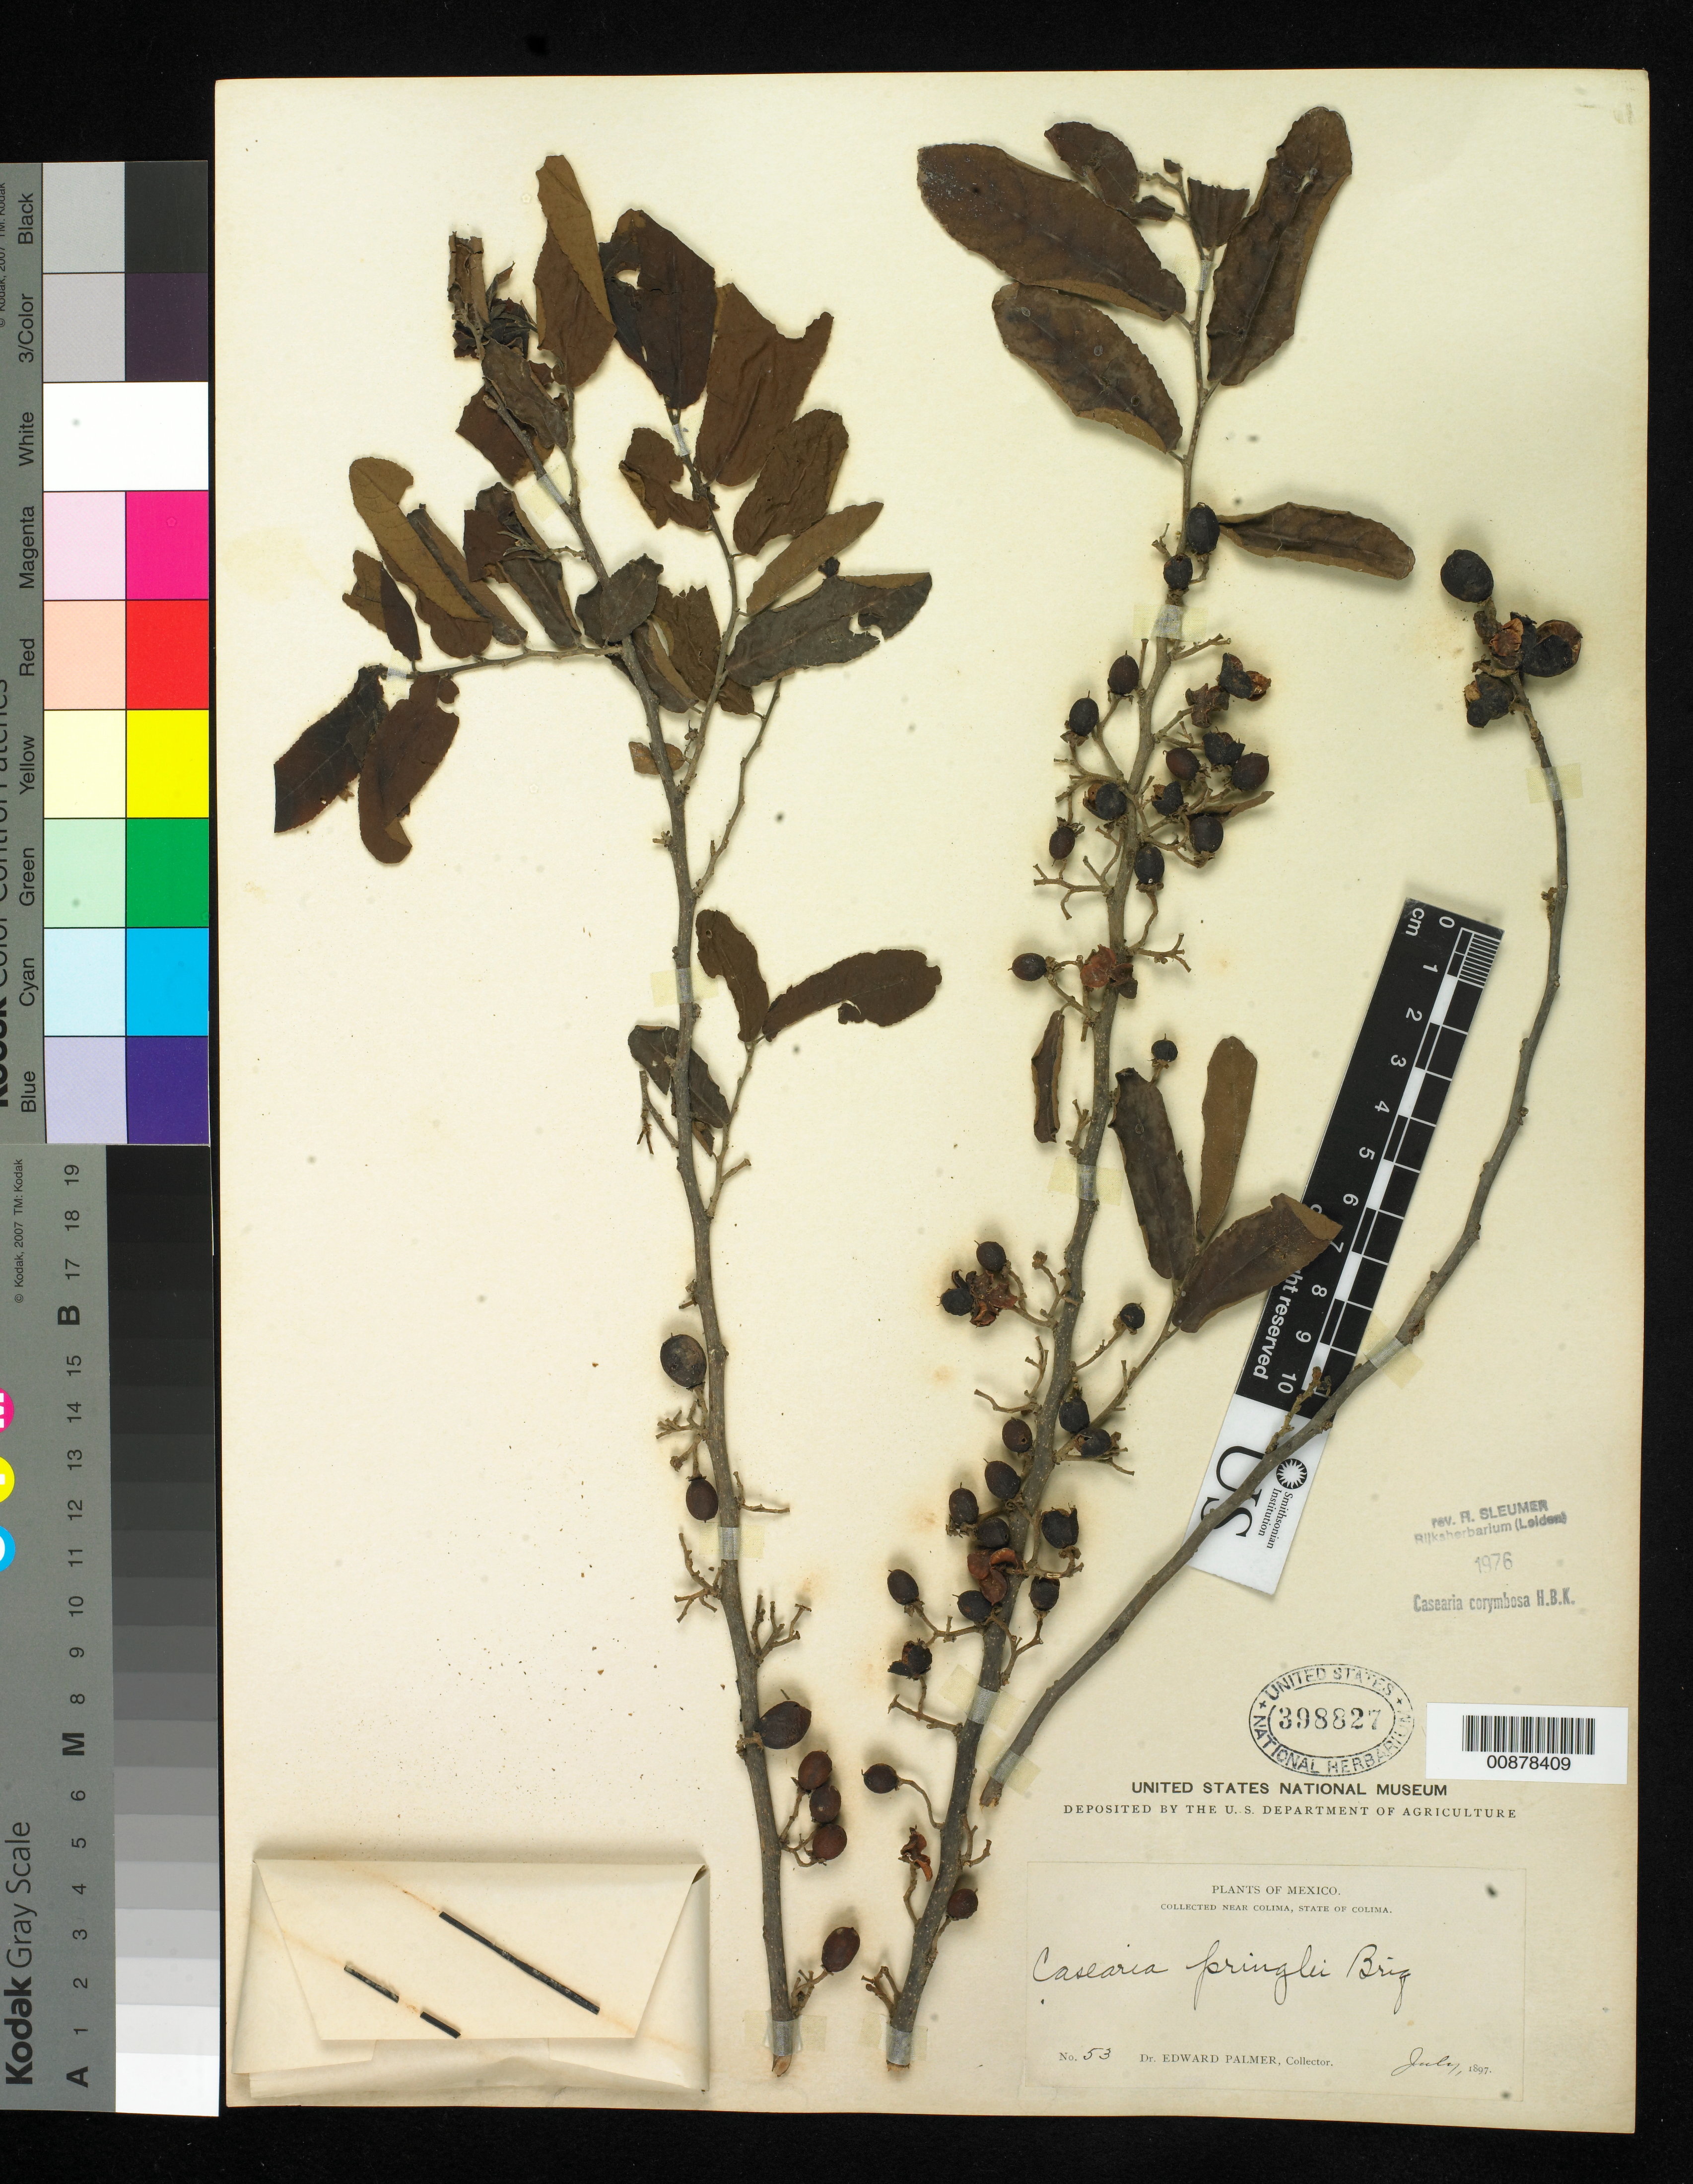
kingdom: Plantae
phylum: Tracheophyta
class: Magnoliopsida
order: Malpighiales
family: Salicaceae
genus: Casearia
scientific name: Casearia corymbosa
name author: Kunth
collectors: E. Palmer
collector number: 53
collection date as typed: Jul 1897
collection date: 1897-07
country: Mexico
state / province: Colima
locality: Near Colima, Colima.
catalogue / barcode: US 398827